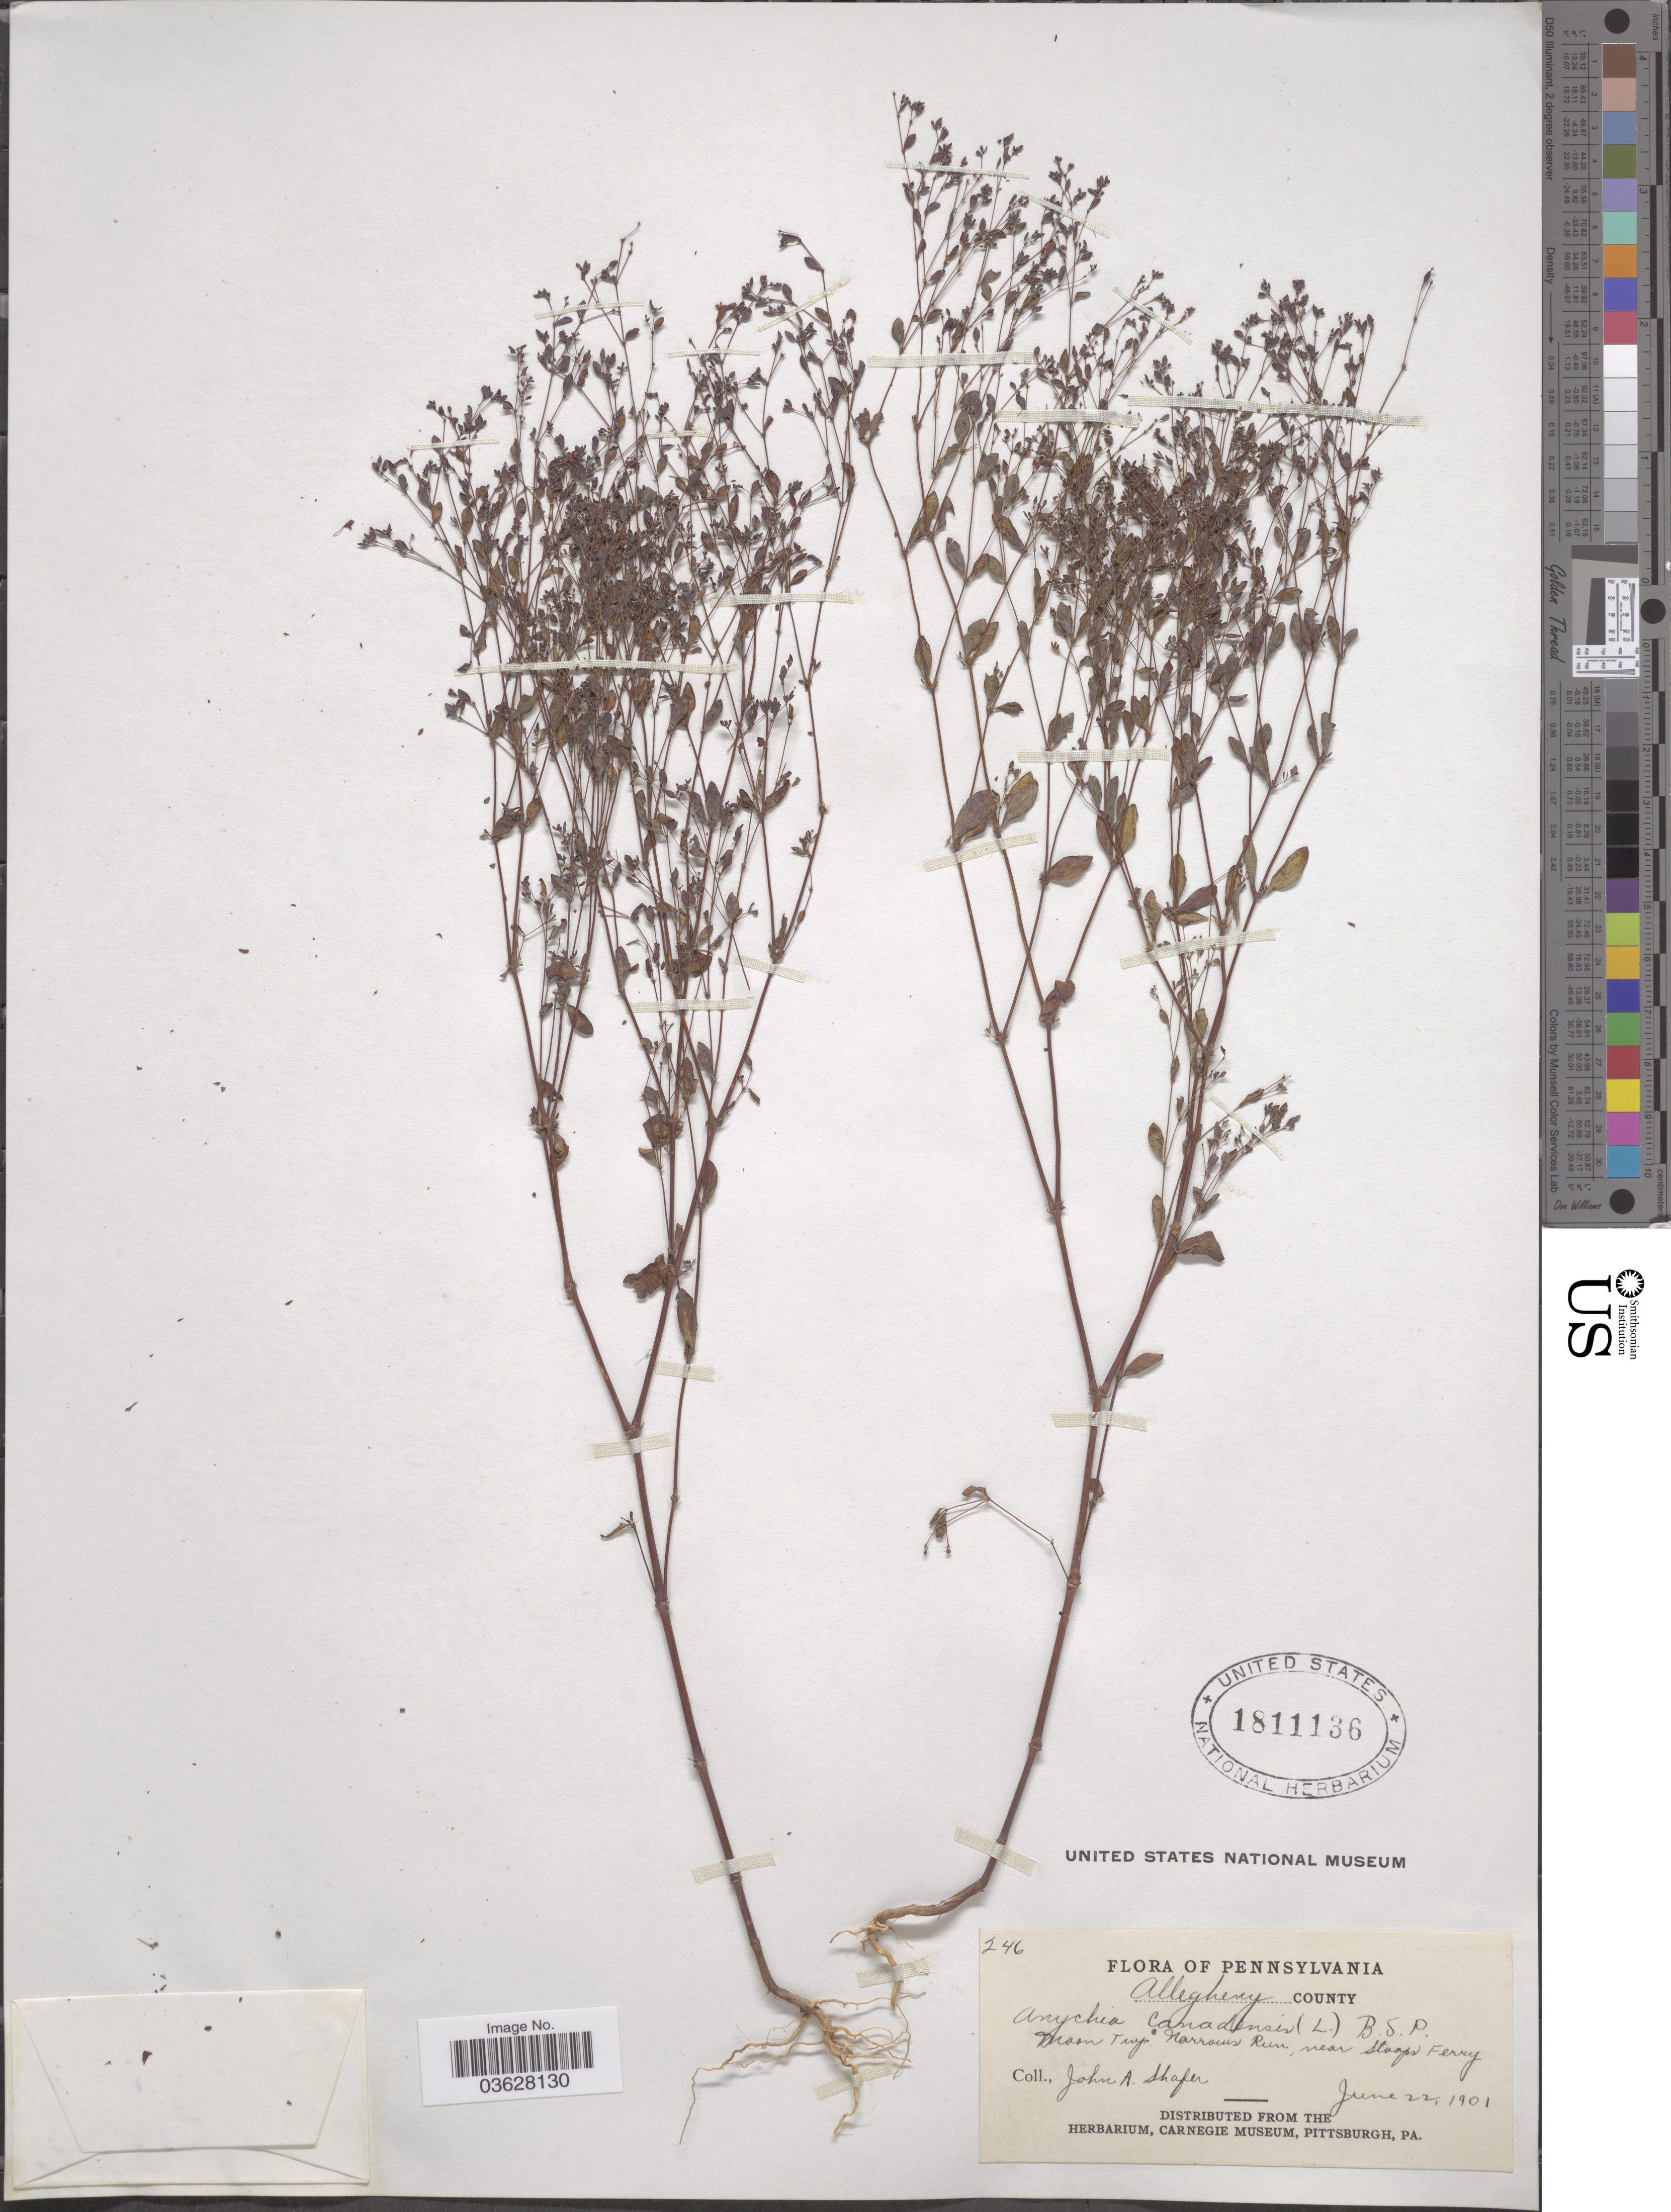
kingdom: Plantae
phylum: Tracheophyta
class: Magnoliopsida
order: Caryophyllales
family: Caryophyllaceae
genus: Paronychia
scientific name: Paronychia canadensis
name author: (L.) Alph. Wood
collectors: J. A. Shafer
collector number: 246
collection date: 1901-06-22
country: United States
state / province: Pennsylvania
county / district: Allegheny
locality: Allegheny County. Moon Twp. Narrows Run, near Stoops Ferry.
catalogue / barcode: US 1811136